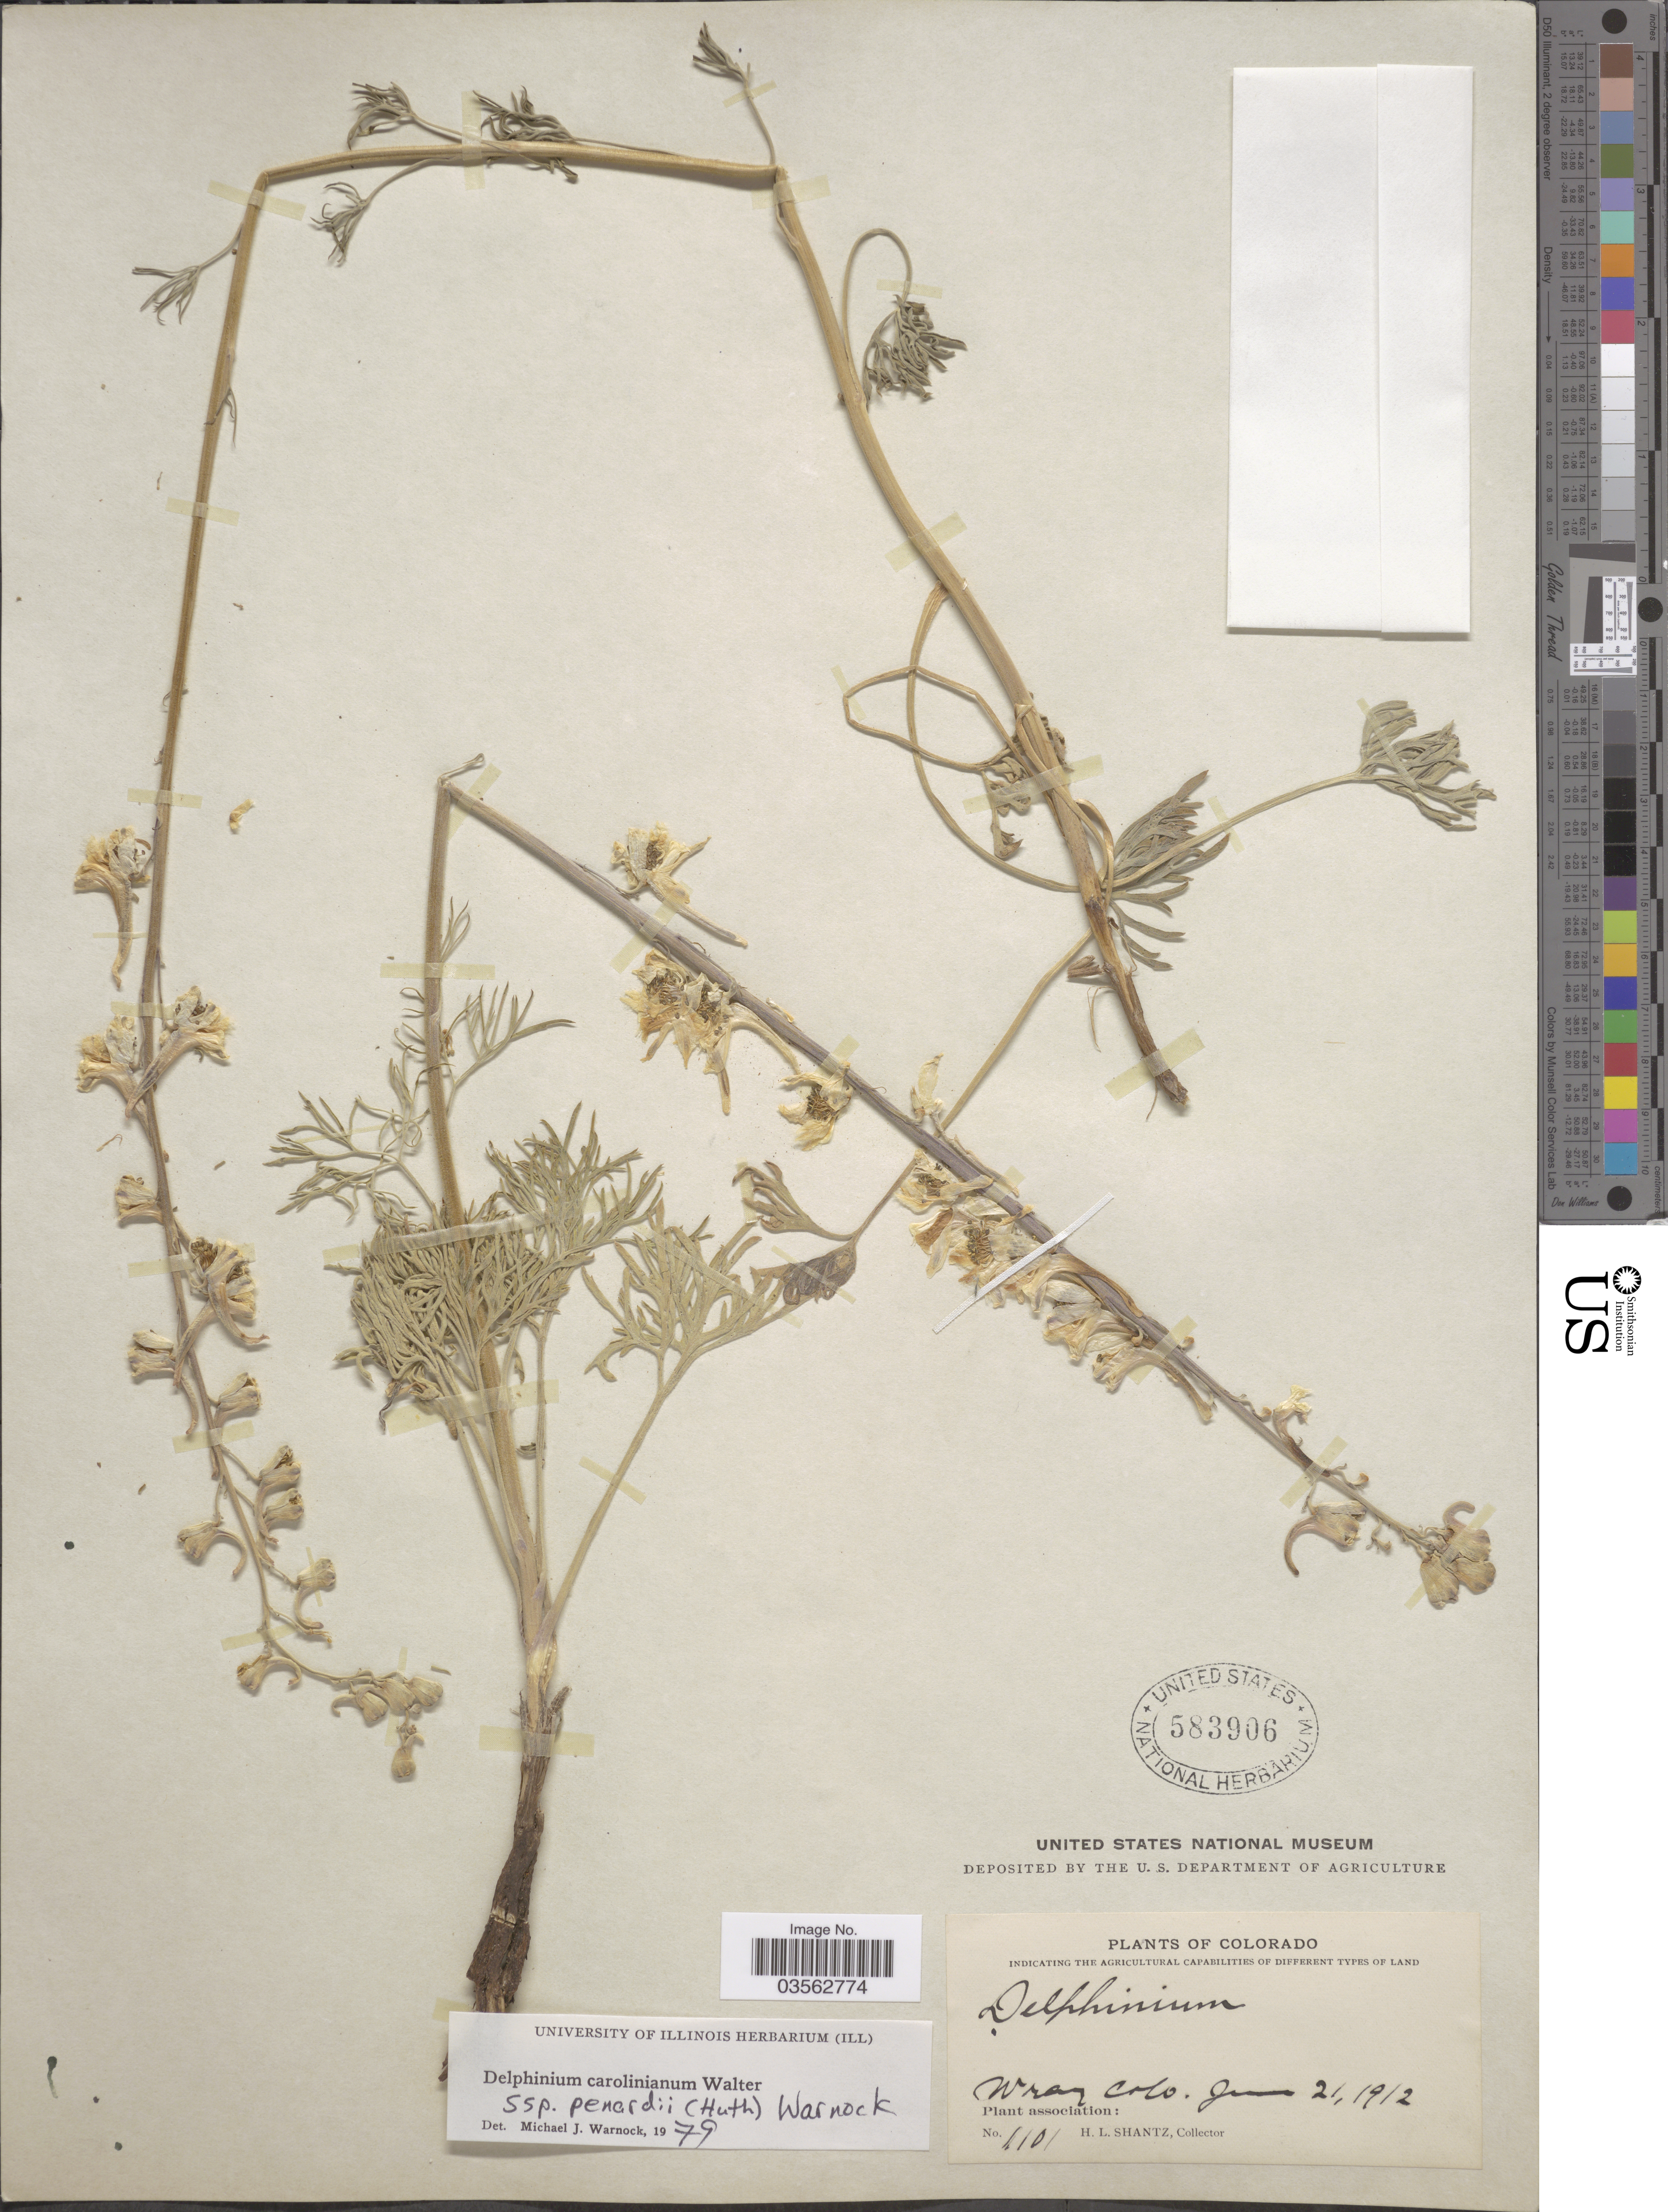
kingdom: Plantae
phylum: Tracheophyta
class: Magnoliopsida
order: Ranunculales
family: Ranunculaceae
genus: Delphinium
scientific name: Delphinium carolinianum subsp. penardii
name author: (Huth) M.J. Warnock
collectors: H. Shantz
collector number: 1101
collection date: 1912-06-21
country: United States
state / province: Colorado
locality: Wray.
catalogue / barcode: US 583906